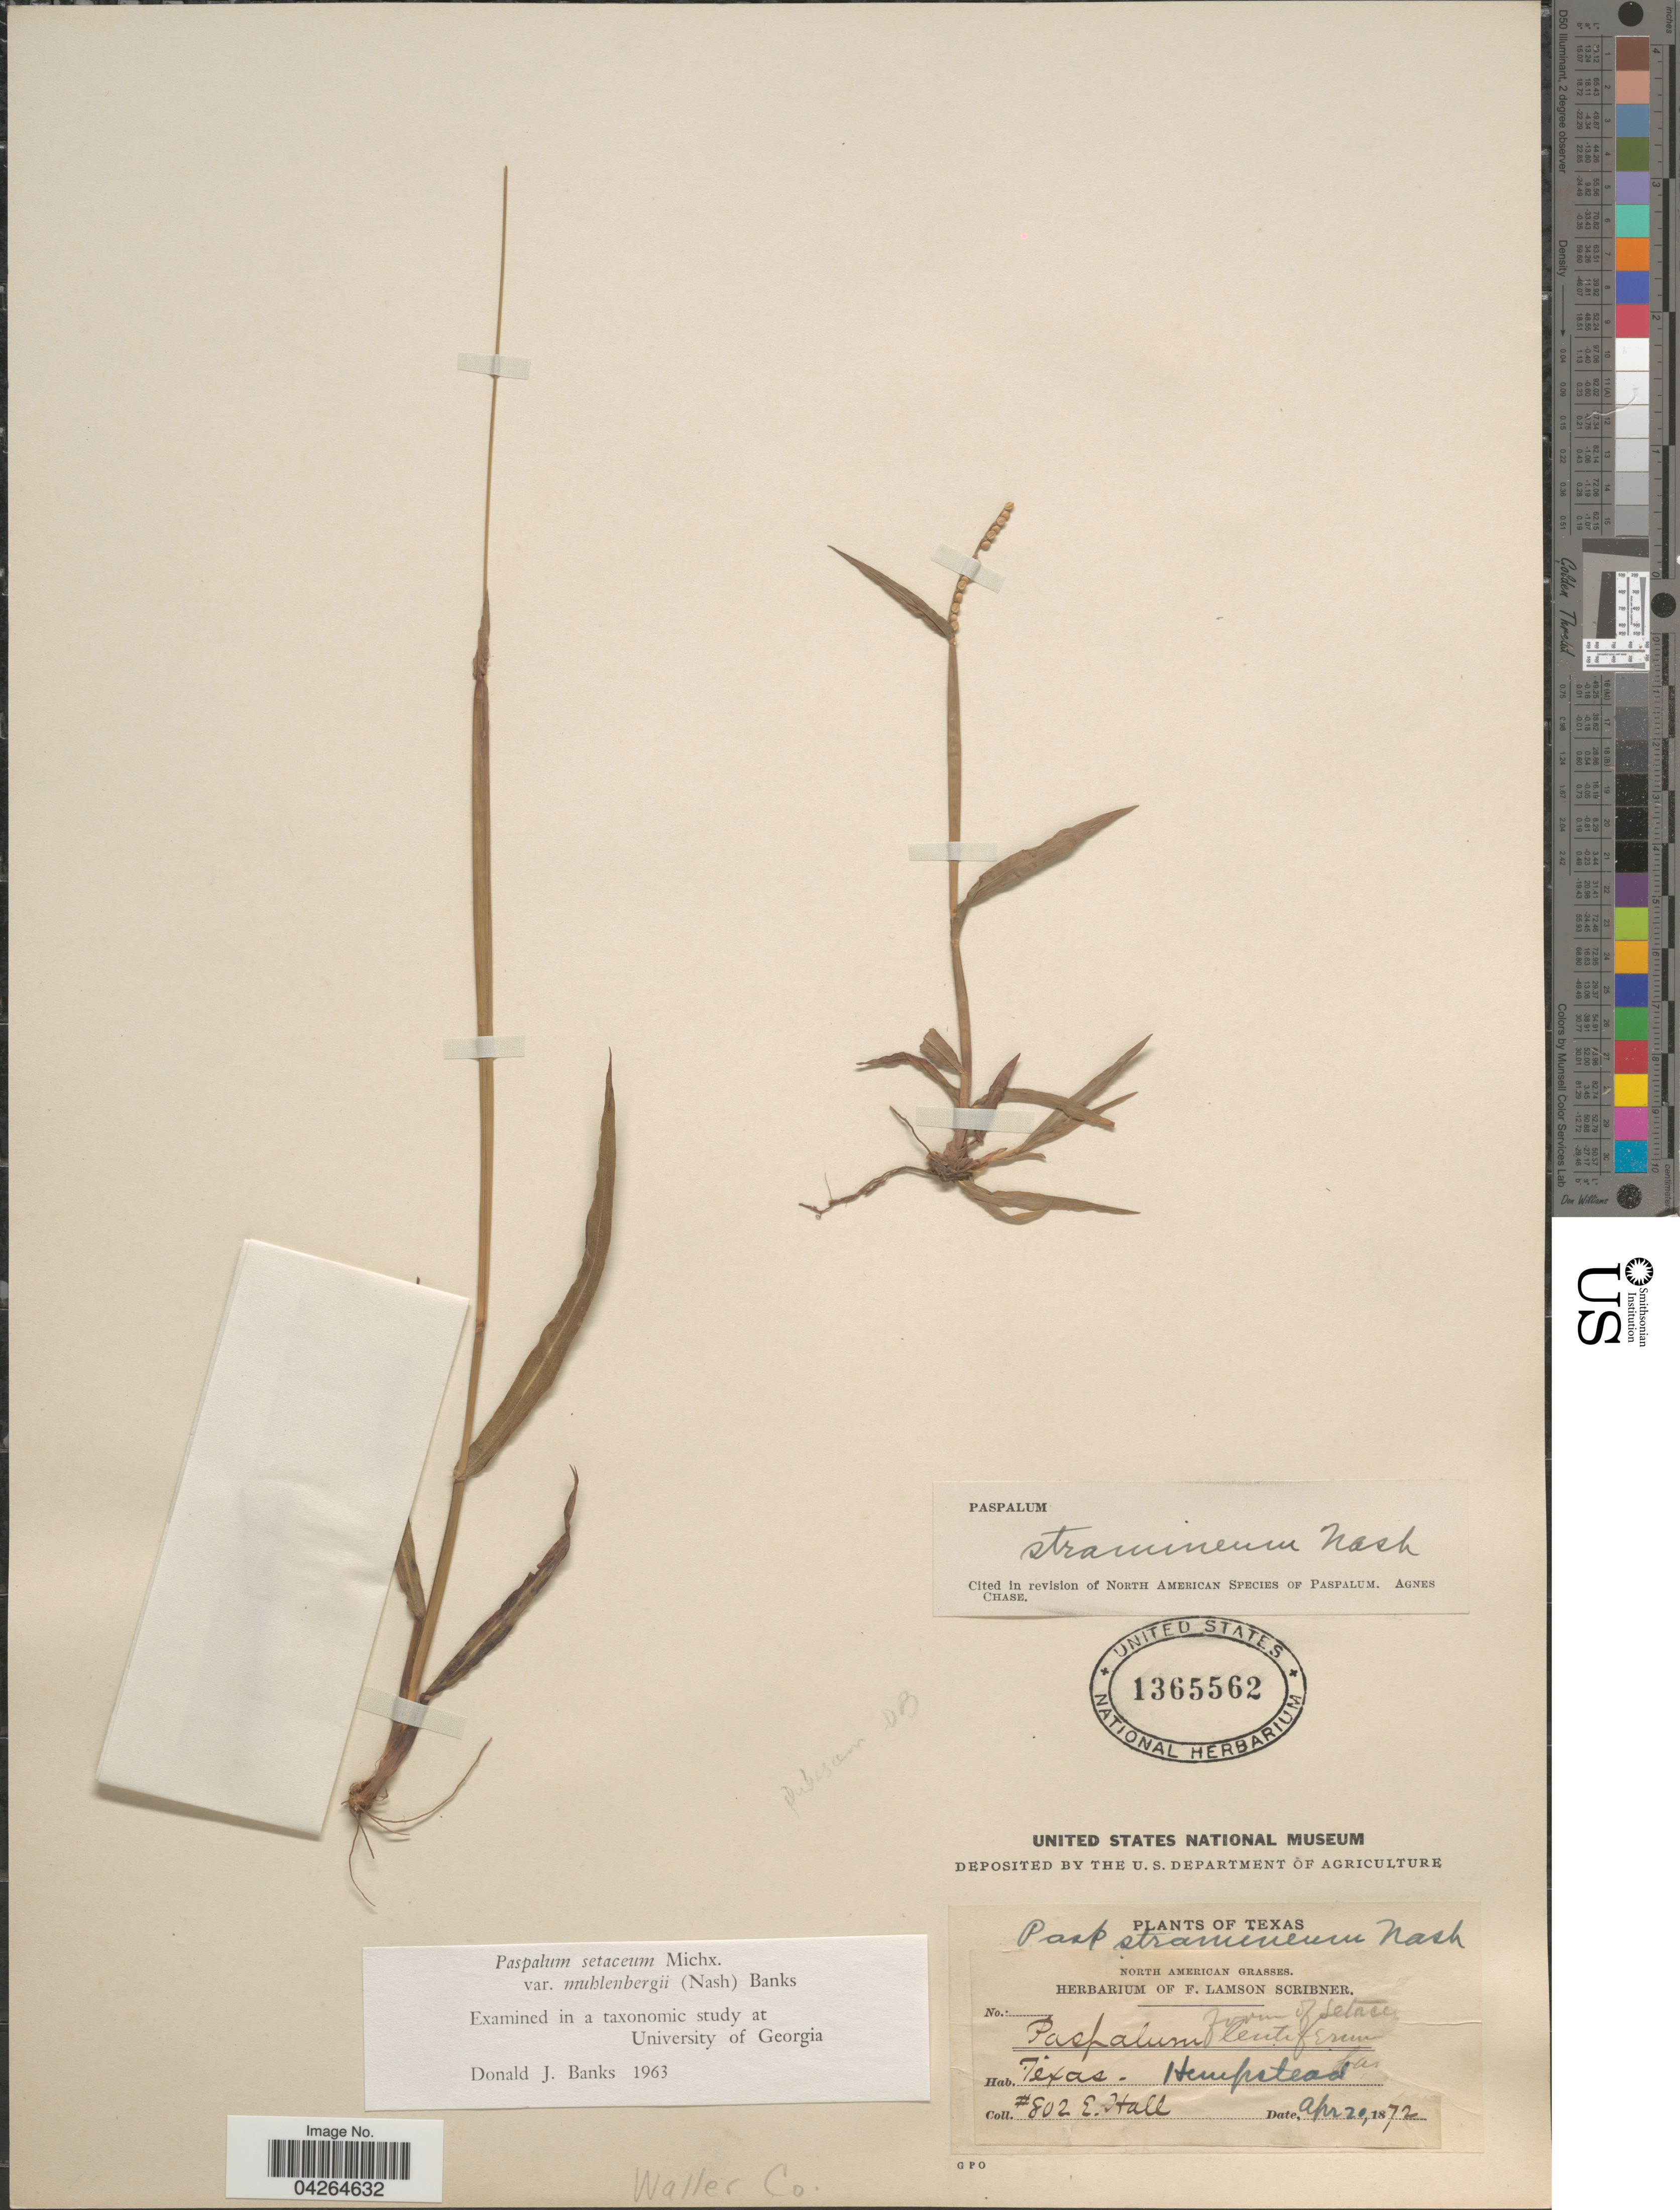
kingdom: Plantae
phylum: Tracheophyta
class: Liliopsida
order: Poales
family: Poaceae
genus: Paspalum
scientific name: Paspalum setaceum var. stramineum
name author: (Nash) D.J. Banks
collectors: E. Hall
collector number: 802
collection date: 1872-04-20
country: United States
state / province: Texas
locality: Hempstead. Waller Co.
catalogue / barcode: US 1365562